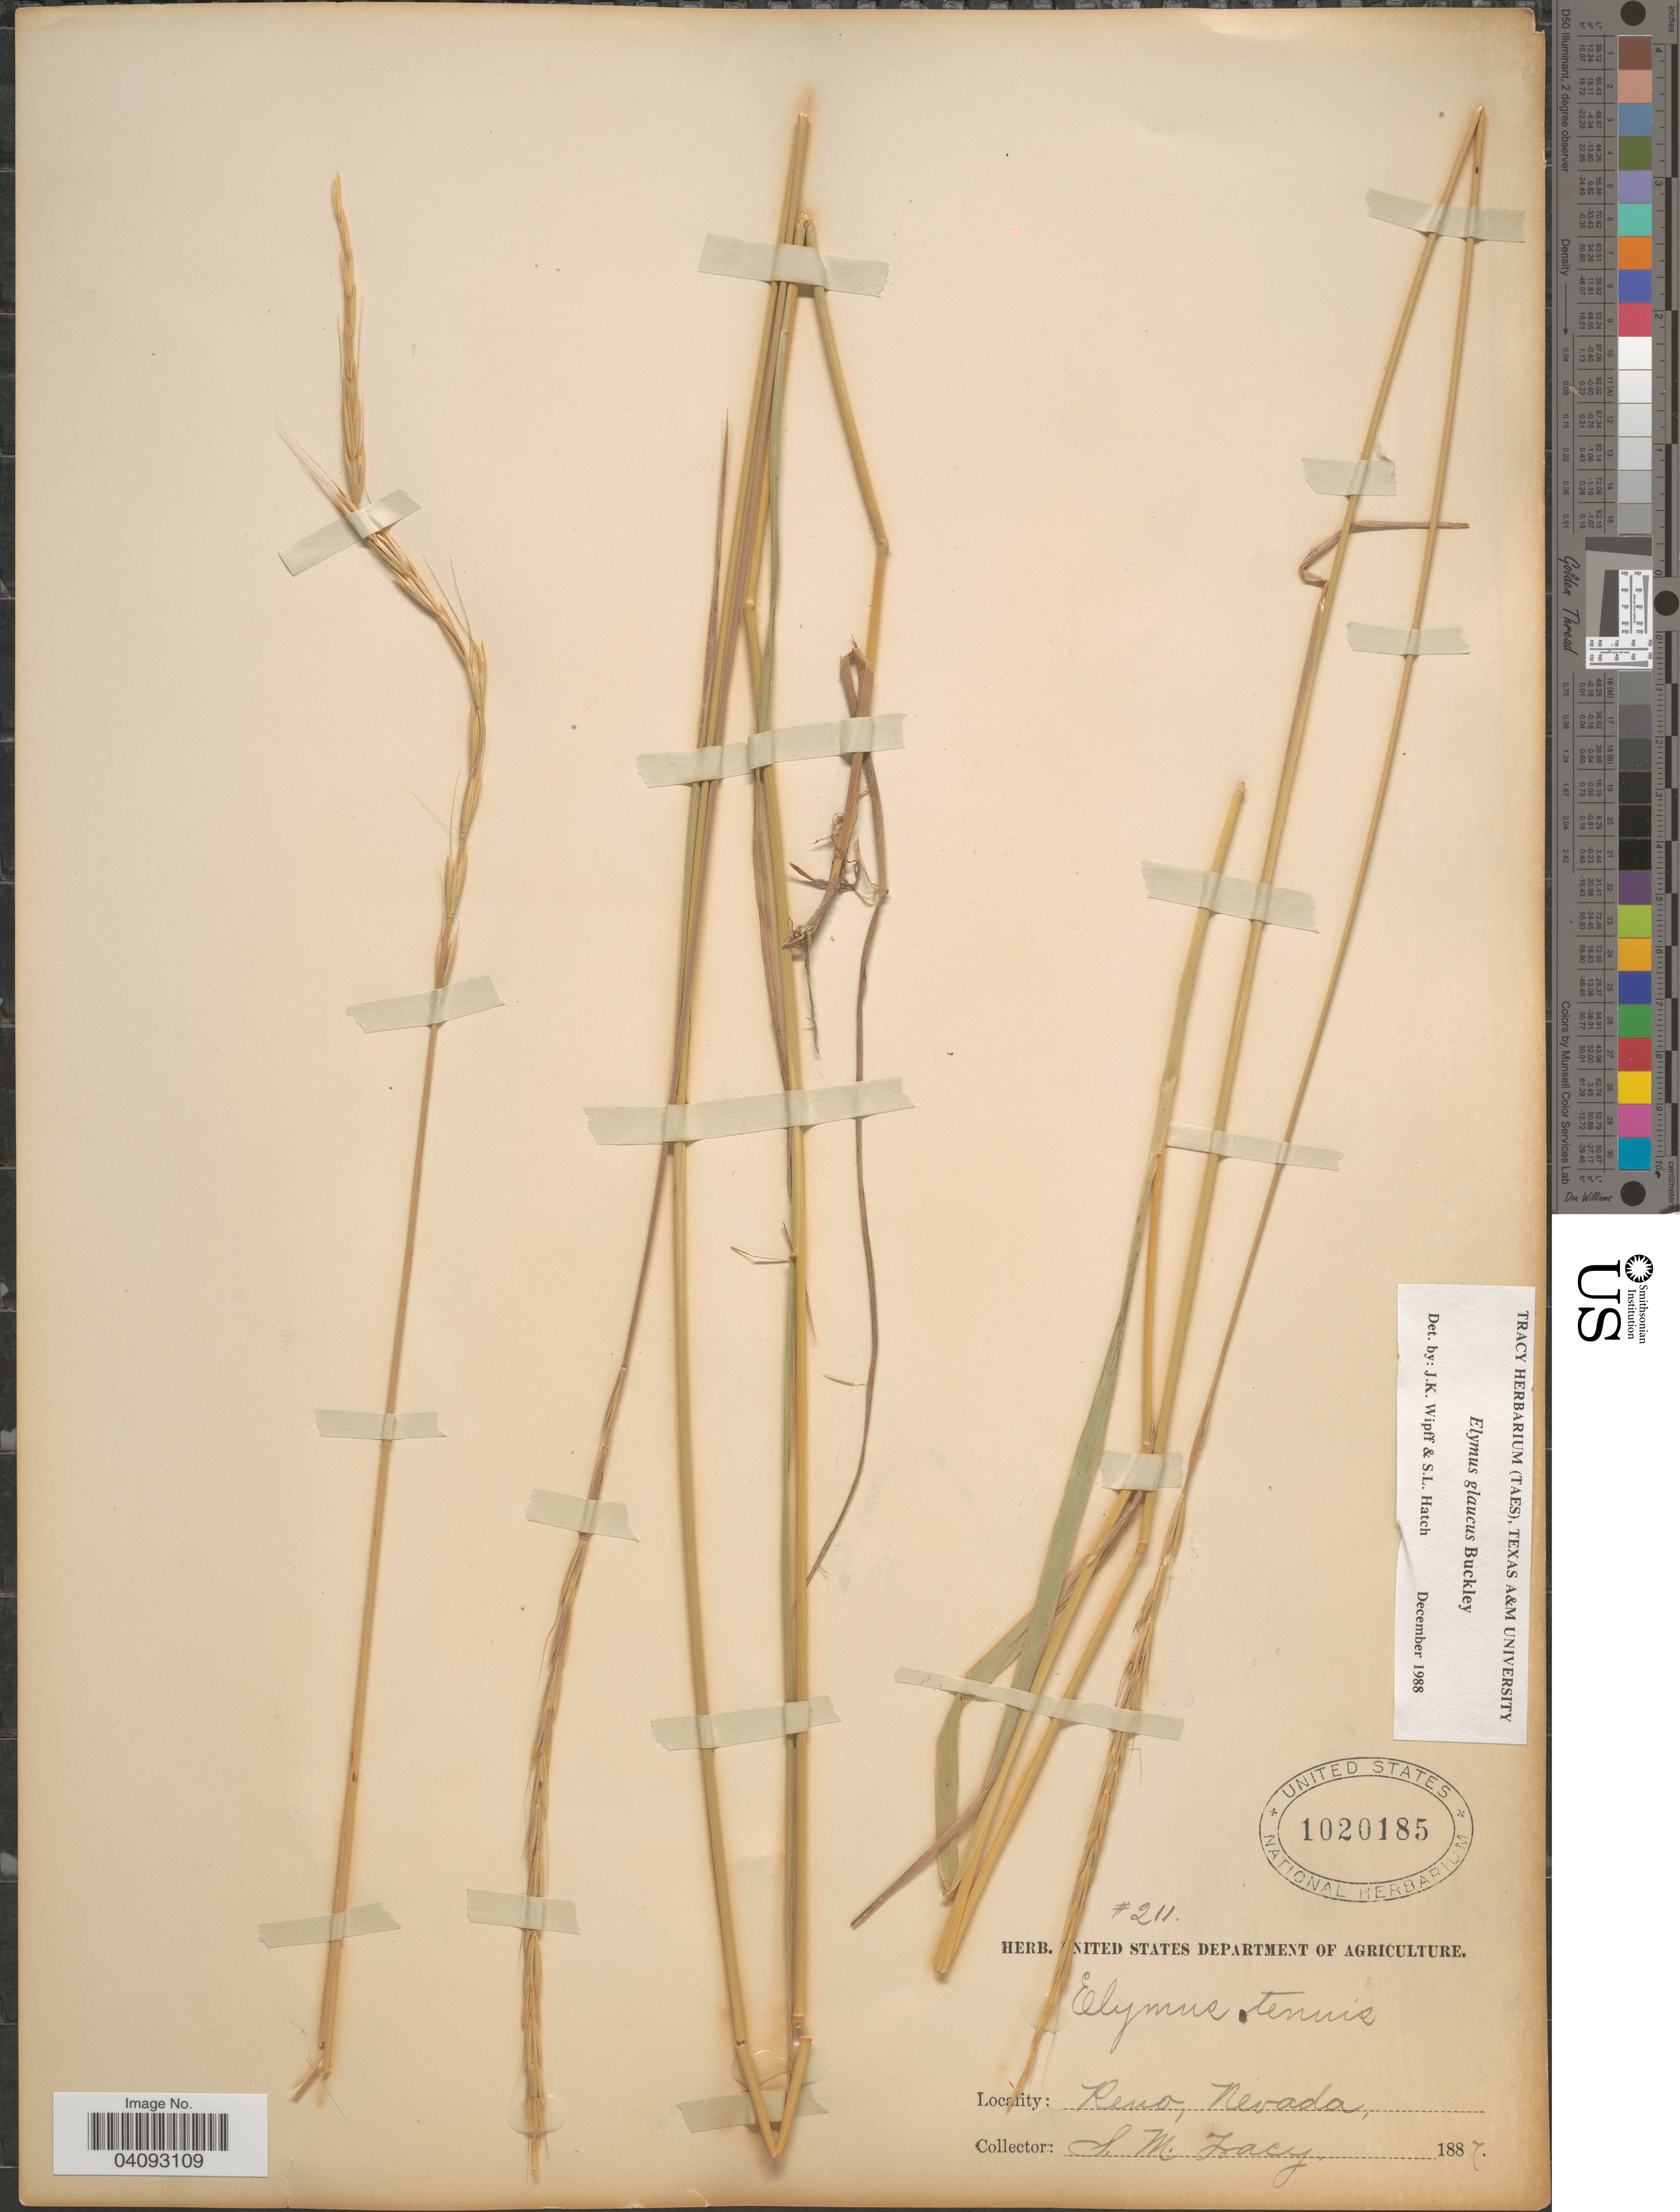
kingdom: Plantae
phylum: Tracheophyta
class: Liliopsida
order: Poales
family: Poaceae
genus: Elymus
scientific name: Elymus glaucus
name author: Buckley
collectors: S. M. Tracy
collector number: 211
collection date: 1887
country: United States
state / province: Nevada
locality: Reno.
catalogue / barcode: US 1020185